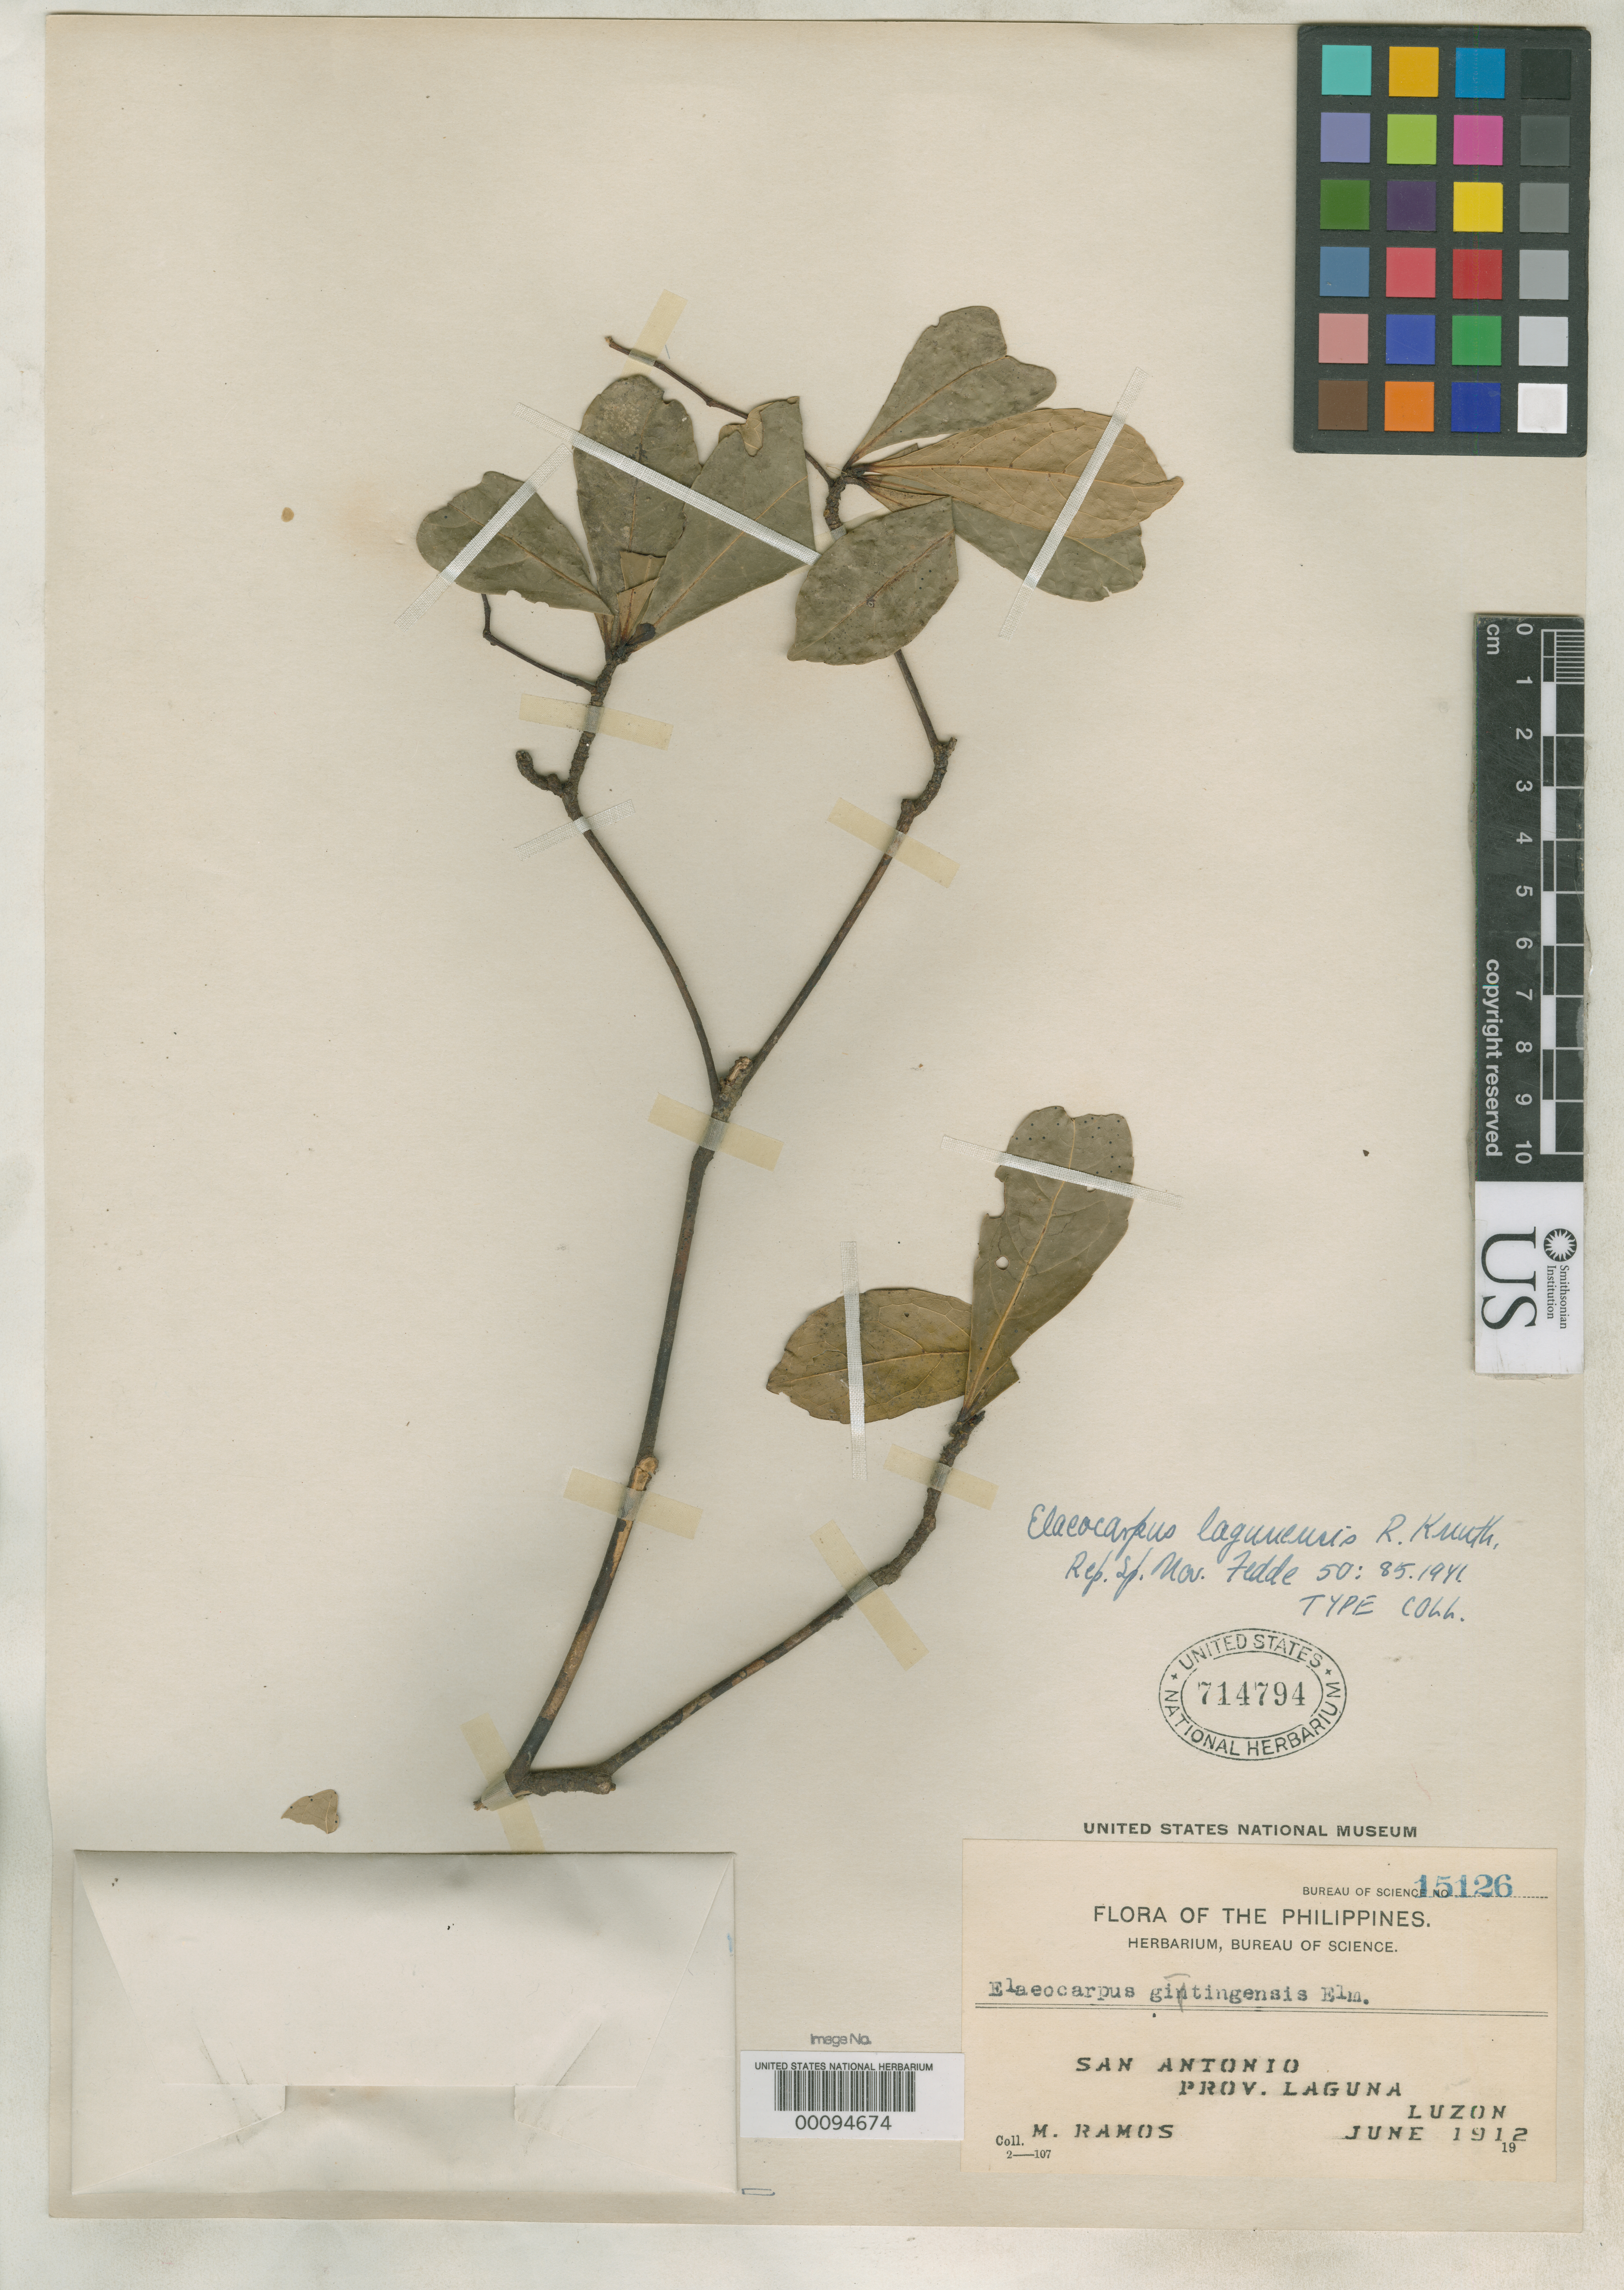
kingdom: Plantae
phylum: Tracheophyta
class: Magnoliopsida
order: Oxalidales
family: Elaeocarpaceae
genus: Elaeocarpus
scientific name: Elaeocarpus lagunensis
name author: R. Knuth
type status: Isotype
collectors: M. Ramos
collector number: Bur. Sci. 15126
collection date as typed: Jun 1912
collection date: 1912-06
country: Philippines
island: Luzon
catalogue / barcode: US 714794